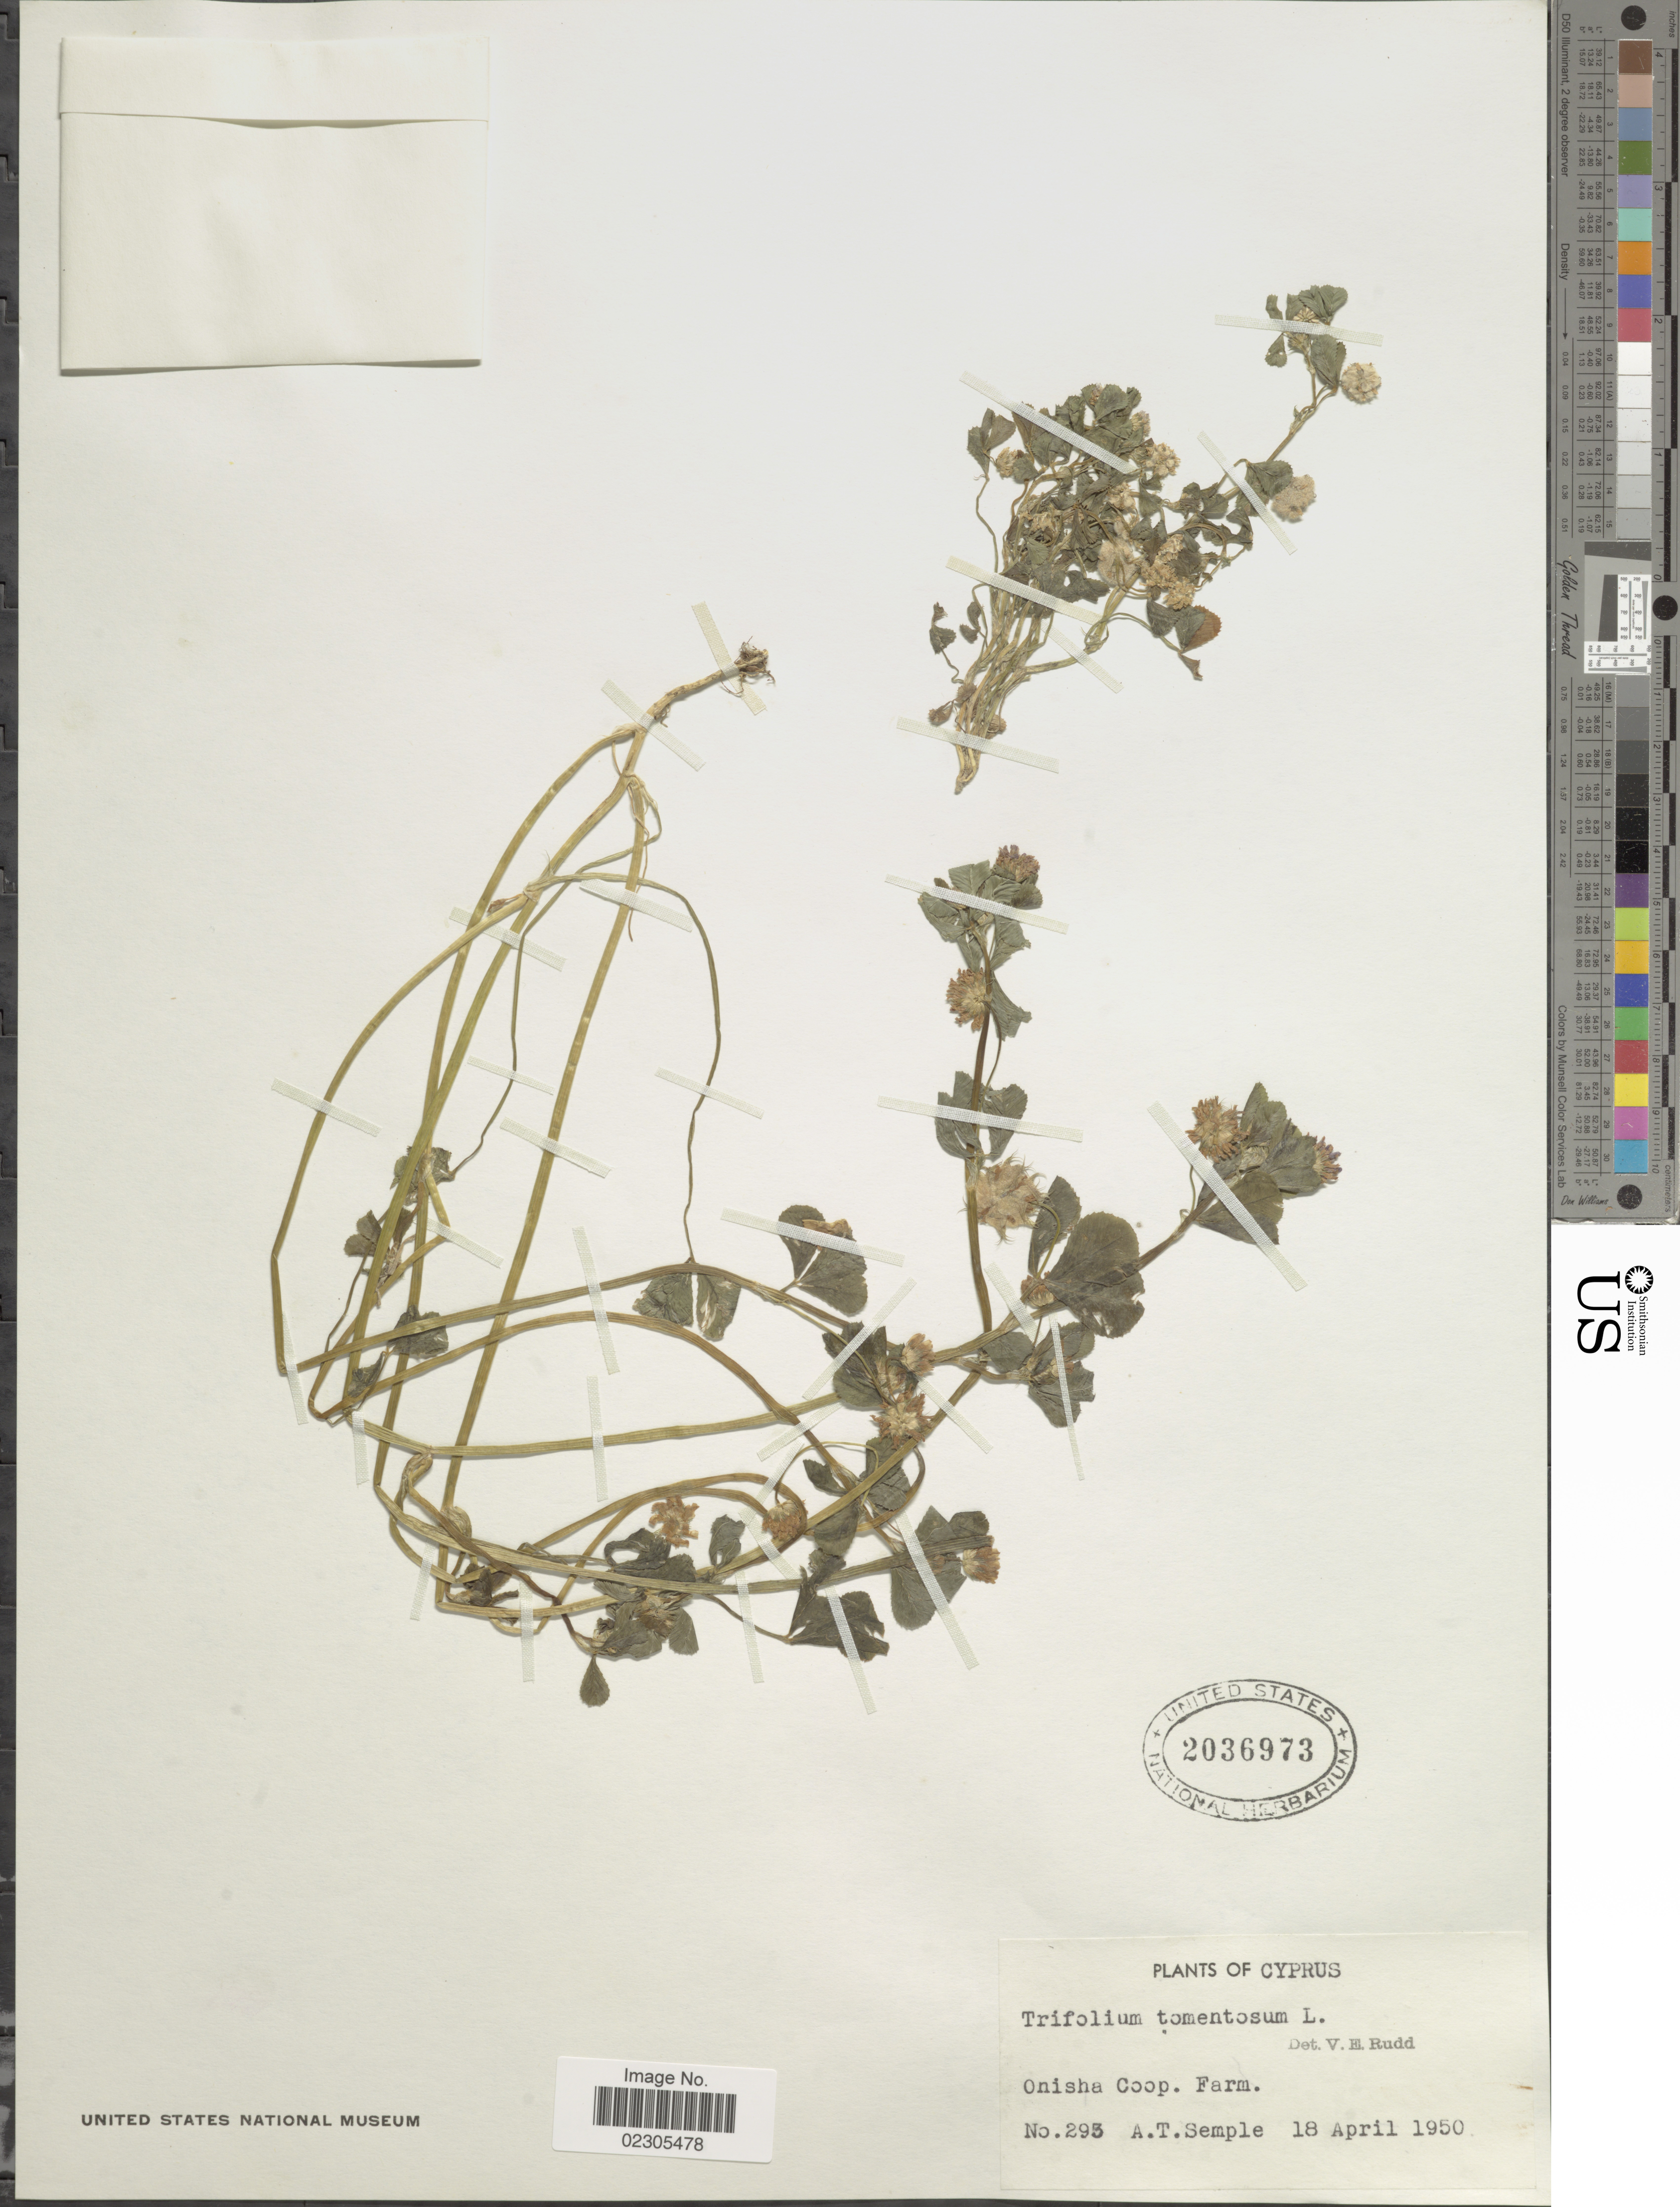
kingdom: Plantae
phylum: Tracheophyta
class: Magnoliopsida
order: Fabales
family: Fabaceae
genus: Trifolium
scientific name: Trifolium tomentosum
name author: L.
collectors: A. Semple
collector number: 293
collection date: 1950-04-18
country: Cyprus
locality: Onisha Coop. Farm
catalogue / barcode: US 2036973